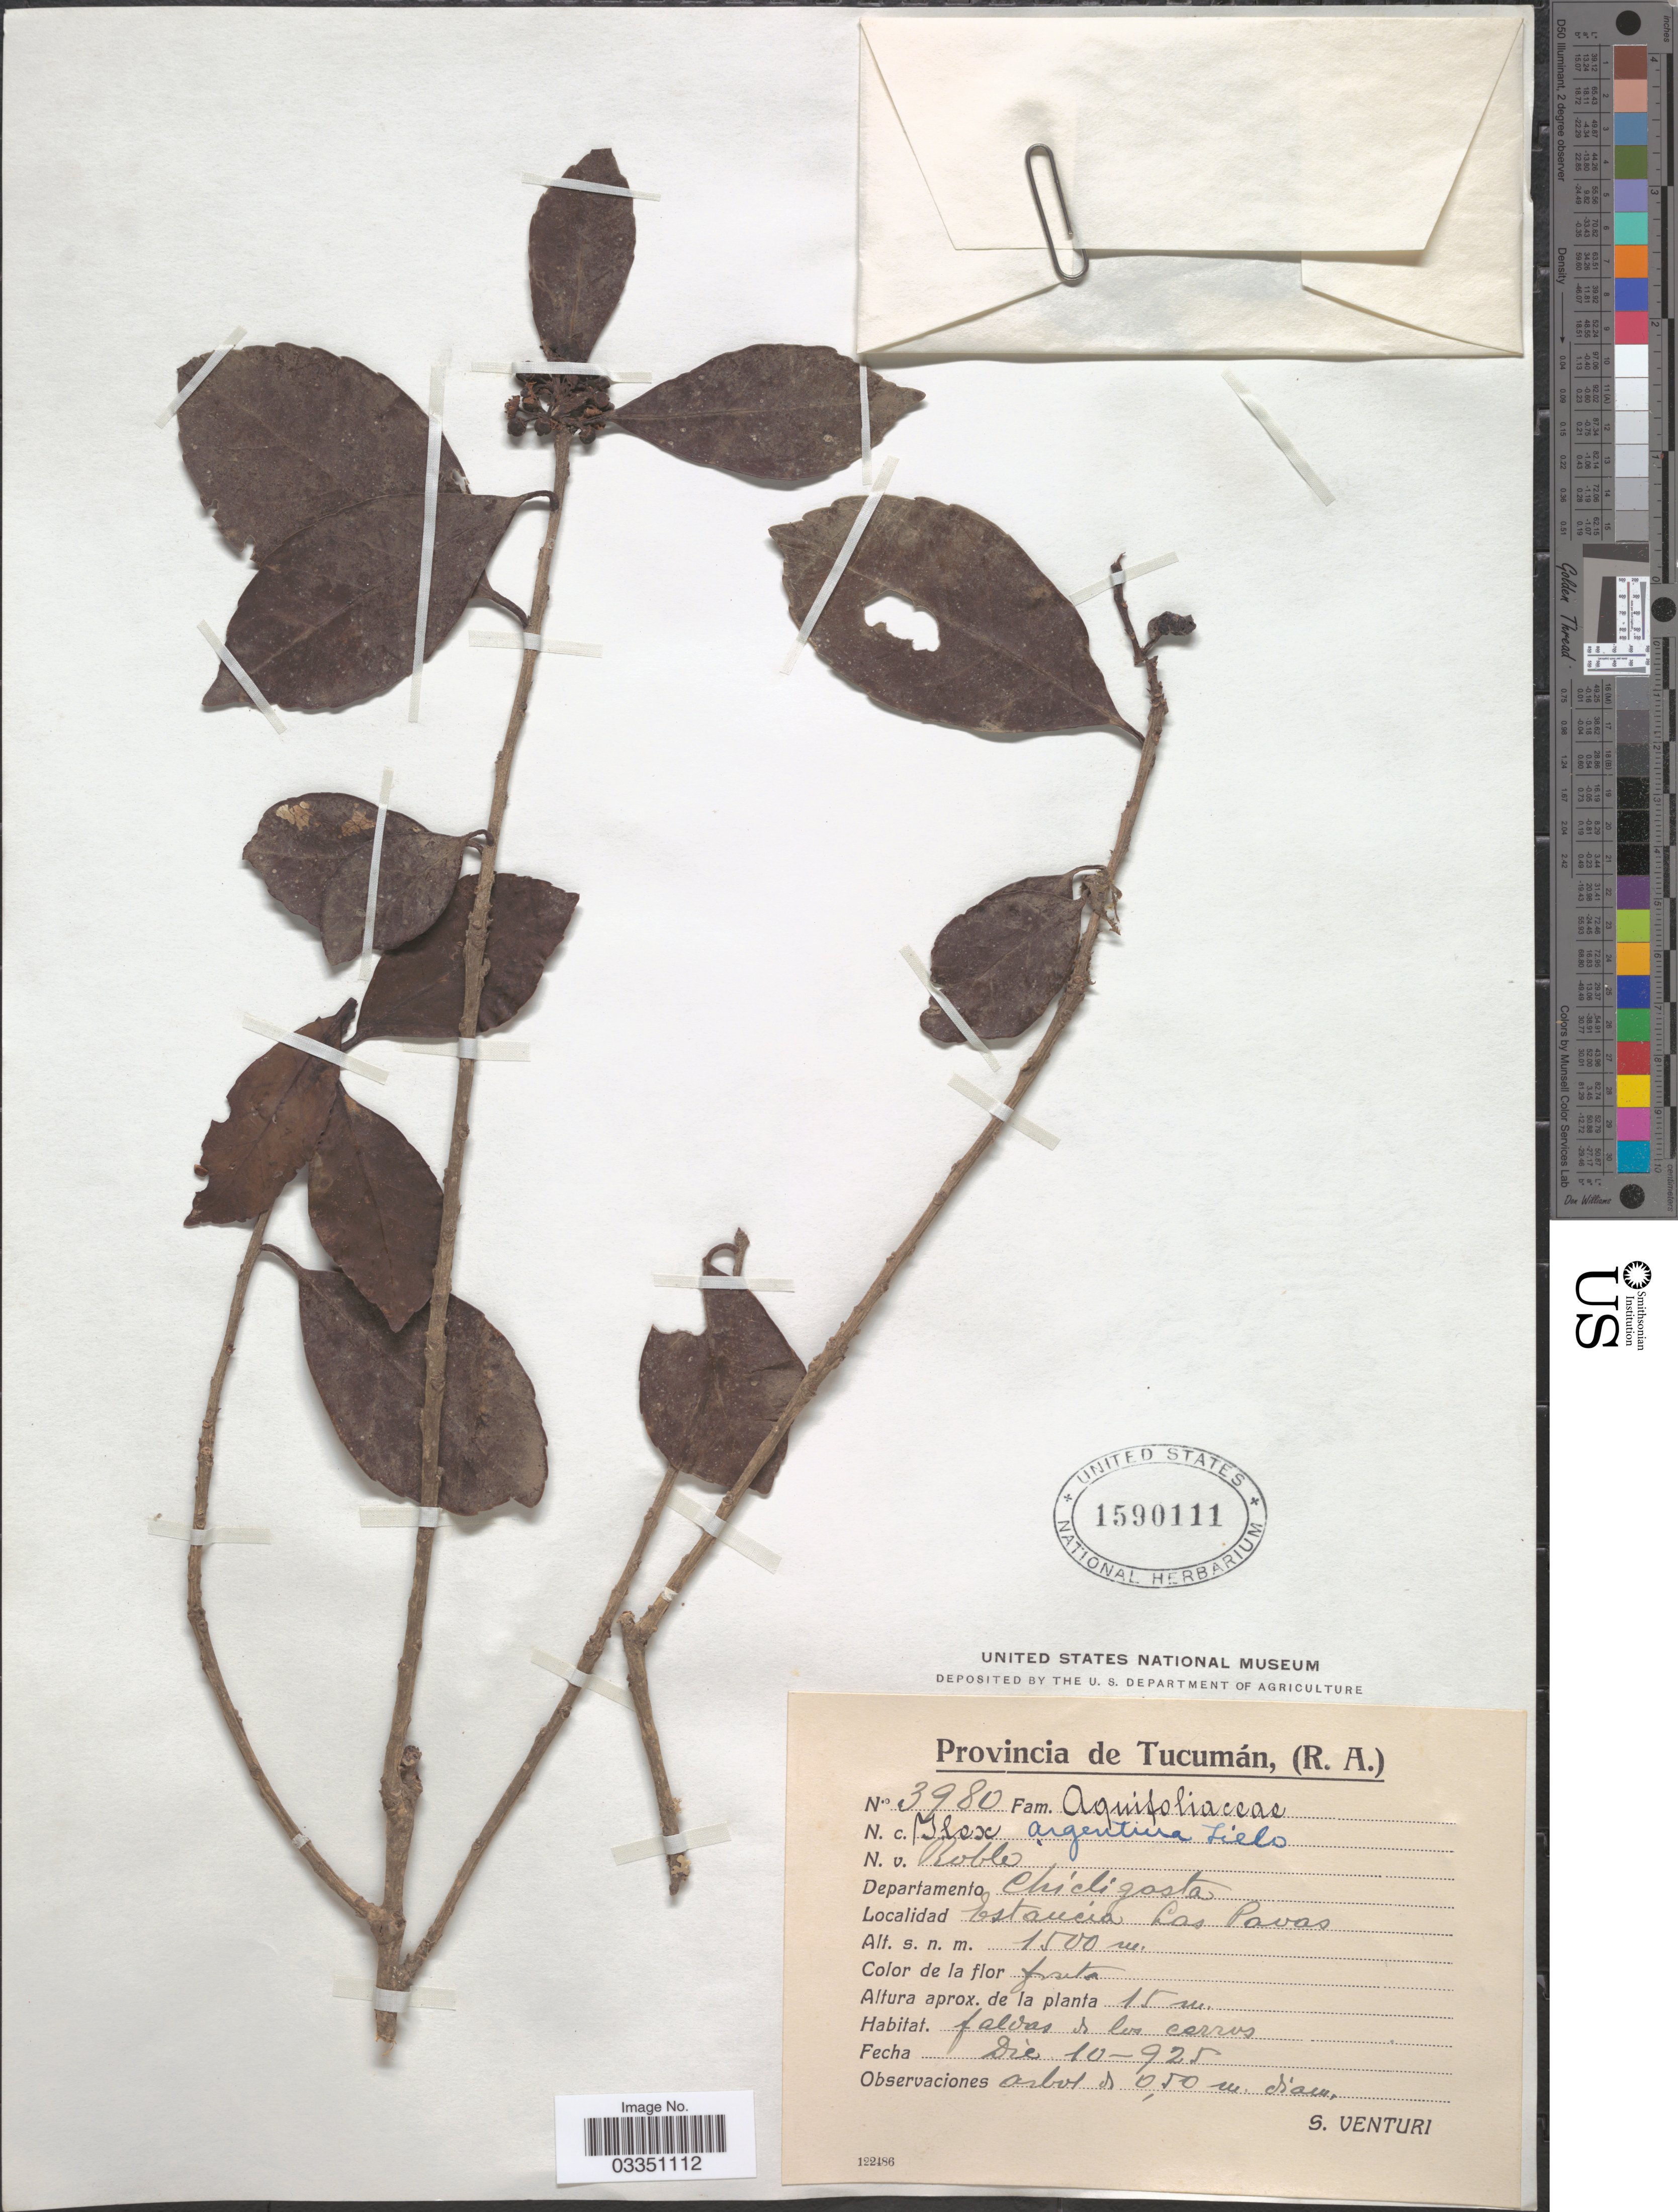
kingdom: Plantae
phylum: Tracheophyta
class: Magnoliopsida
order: Aquifoliales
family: Aquifoliaceae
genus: Ilex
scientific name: Ilex argentina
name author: Lillo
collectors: S. Venturi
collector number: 3980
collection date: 1925-12-10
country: Argentina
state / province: Tucuman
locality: Departamento Chicligasta. Estancia Las Pavas.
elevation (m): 1500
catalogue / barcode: US 1590111